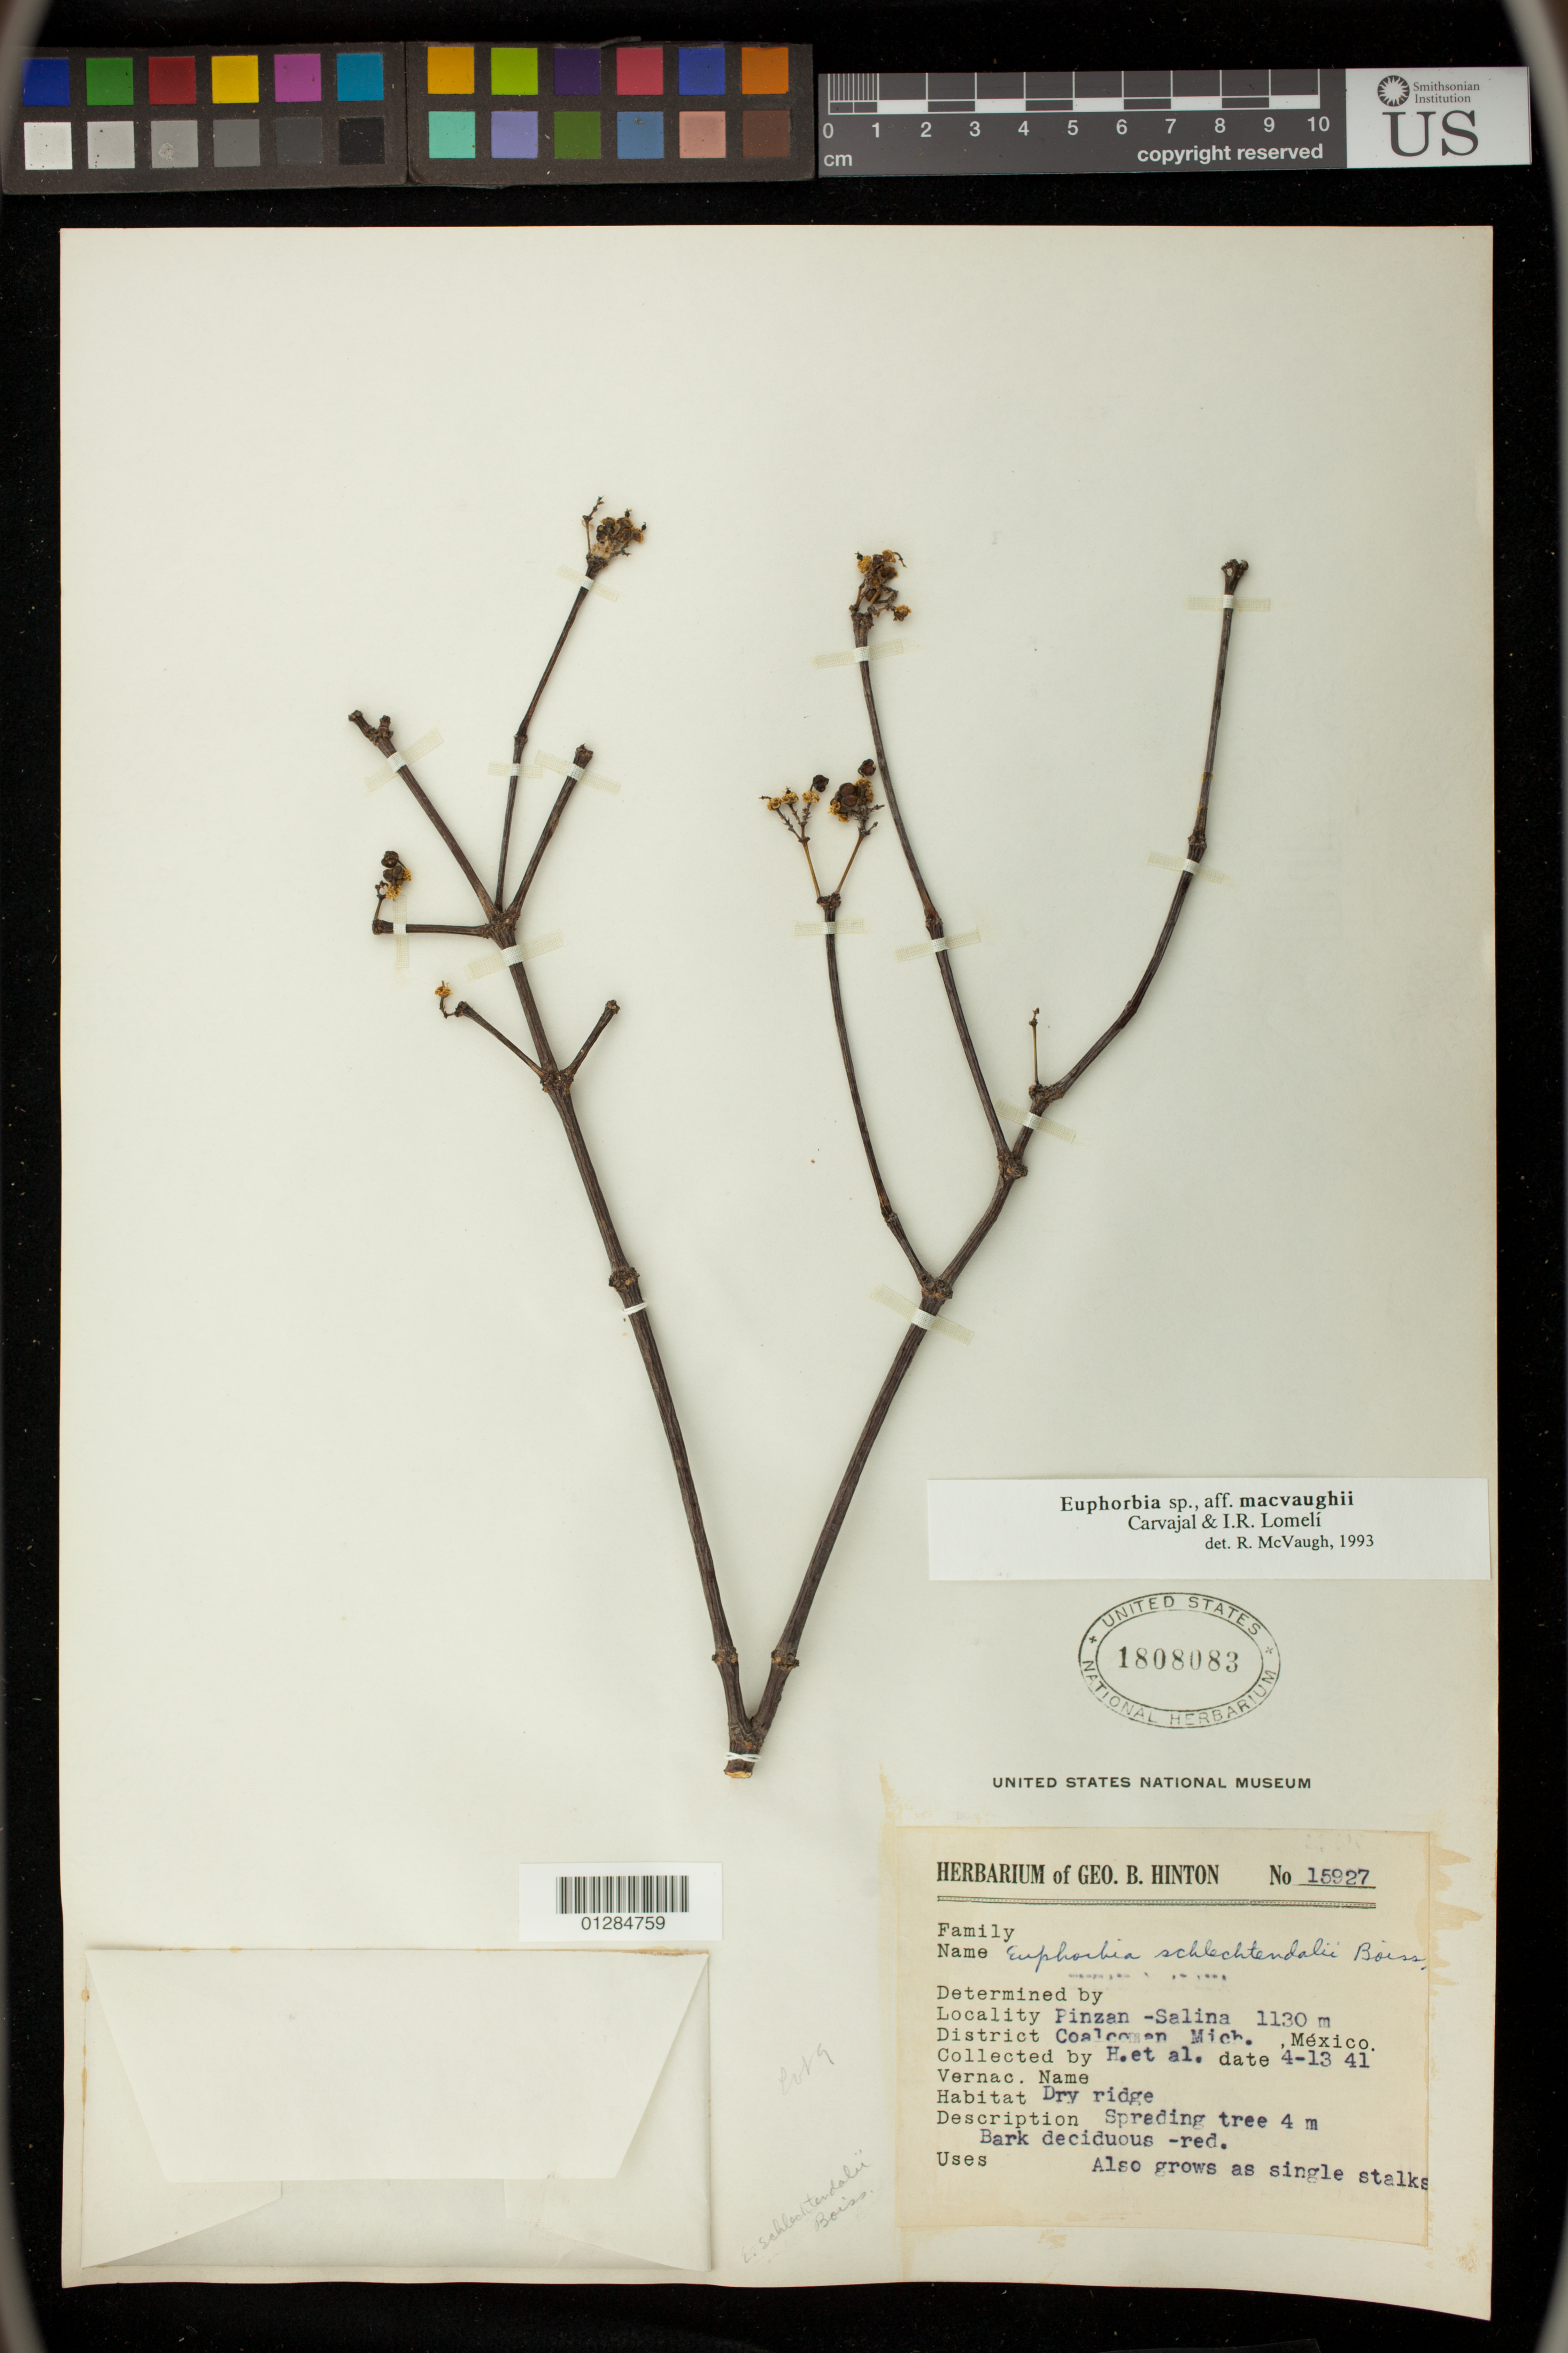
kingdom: Plantae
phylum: Tracheophyta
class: Magnoliopsida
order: Malpighiales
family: Euphorbiaceae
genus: Euphorbia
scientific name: Euphorbia sp.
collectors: G. B. Hinton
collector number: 15927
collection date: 1941-04-13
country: Mexico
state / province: Michoacán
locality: Pinzan- Salina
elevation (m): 1130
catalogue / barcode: US 1808083